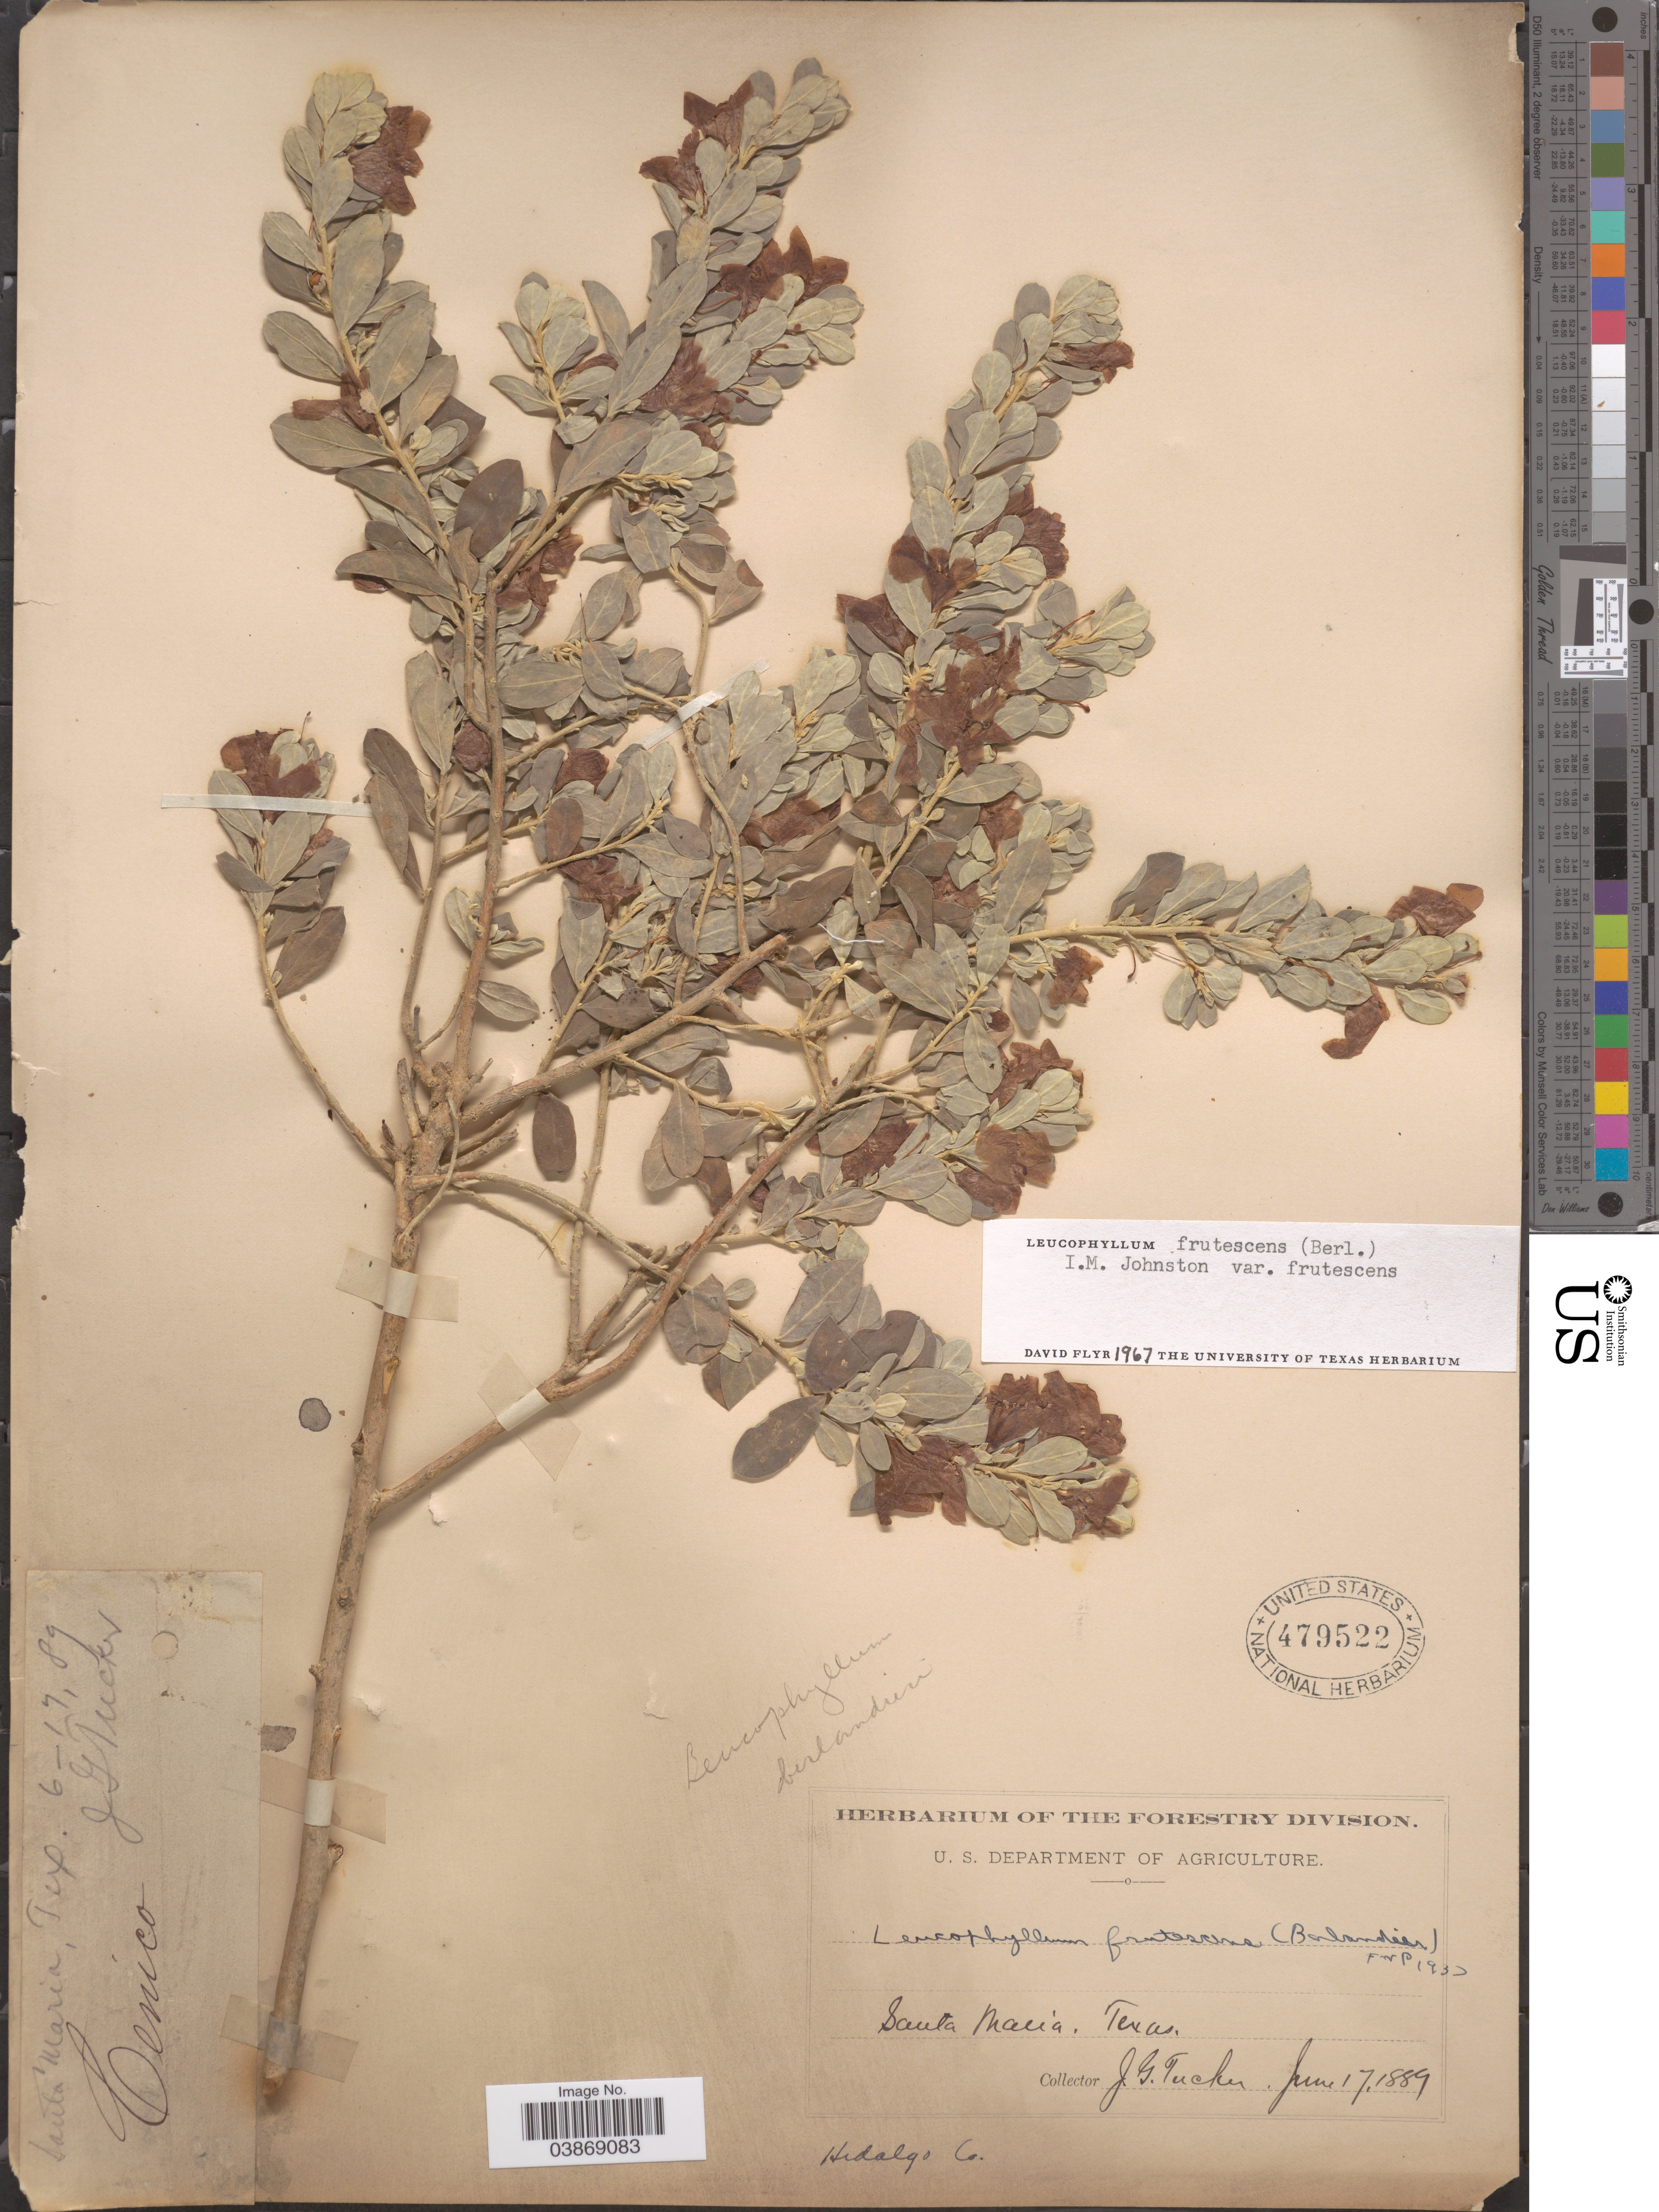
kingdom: Plantae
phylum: Tracheophyta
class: Magnoliopsida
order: Lamiales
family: Scrophulariaceae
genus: Leucophyllum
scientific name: Leucophyllum frutescens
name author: (Berland.) I.M. Johnst.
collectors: J. G. Tucker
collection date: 1889-06-17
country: United States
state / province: Texas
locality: Santa Maria. Hidalgo Co.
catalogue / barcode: US 479522